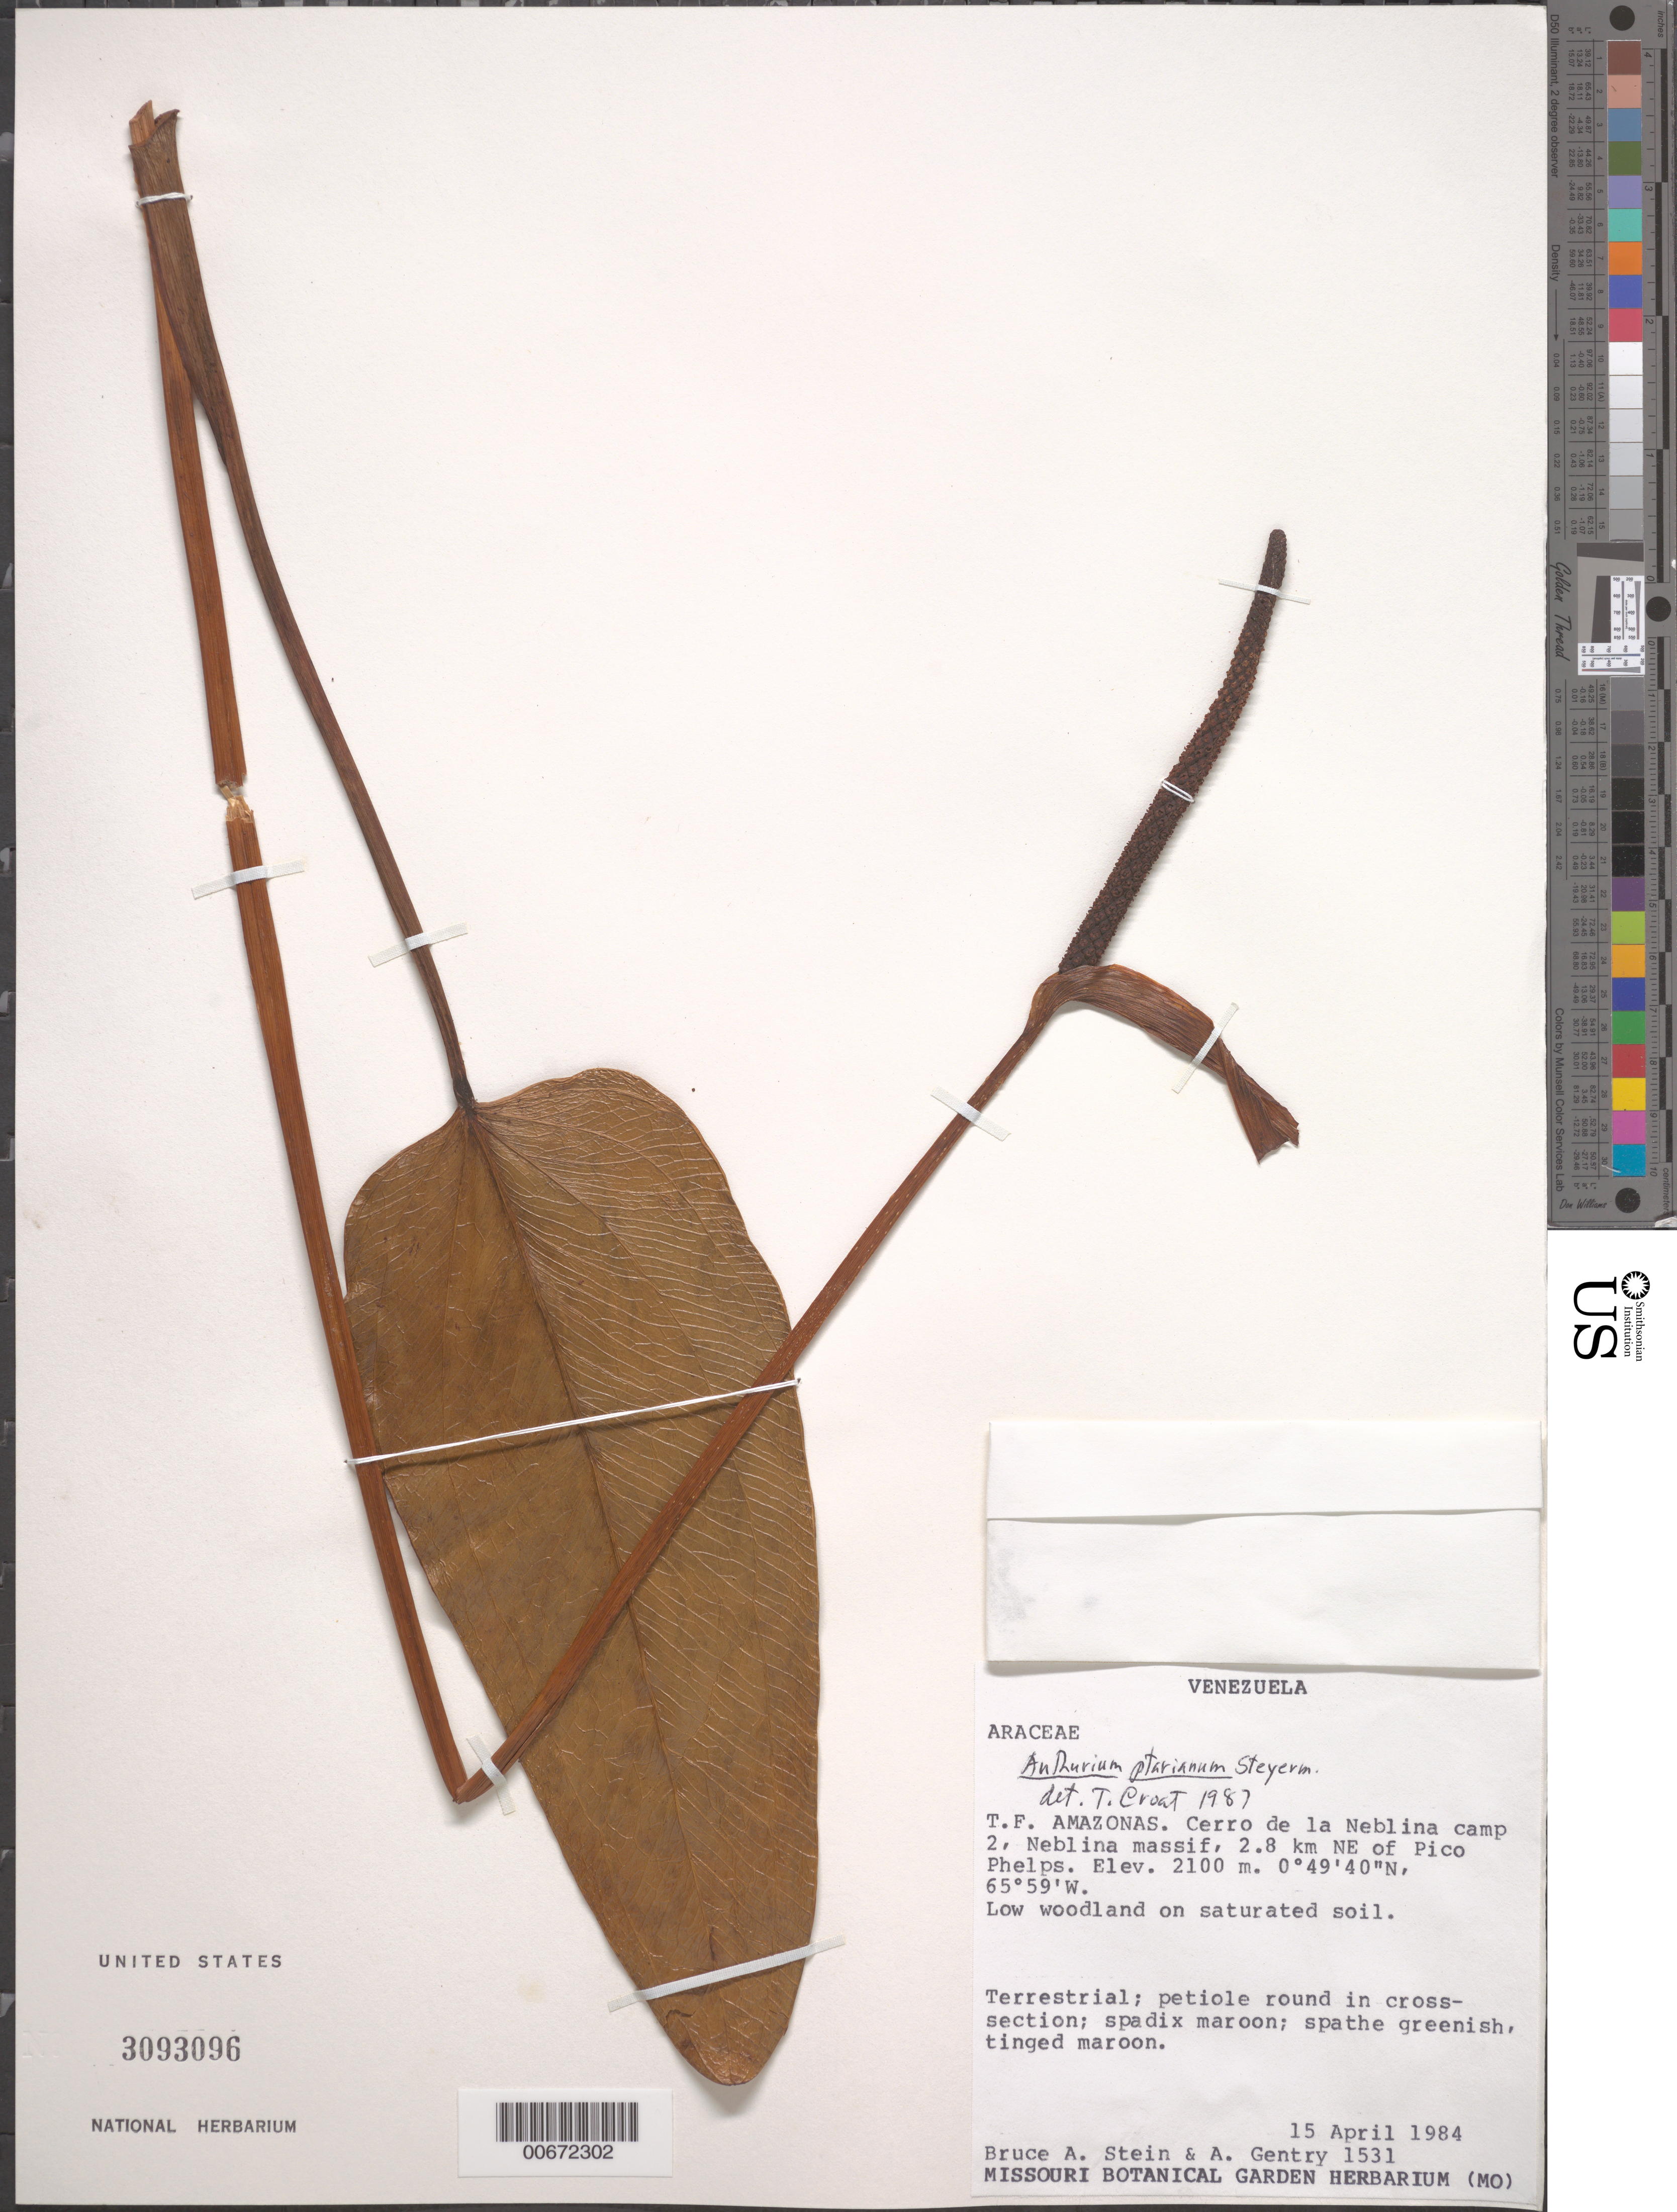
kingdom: Plantae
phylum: Tracheophyta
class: Liliopsida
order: Alismatales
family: Araceae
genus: Anthurium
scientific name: Anthurium ptarianum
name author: Steyerm.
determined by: Croat, Thomas B., Missouri Botanical Garden (MO)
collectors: B. A. Stein & A. H. Gentry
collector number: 1531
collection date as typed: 15-Apr-84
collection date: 1984-04-15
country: Venezuela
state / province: Amazonas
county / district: Río Negro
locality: Cerro de la Neblina camp 2, Neblina Massif, 2.8 km NE of Pico Phelps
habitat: Low woodland on saturated soil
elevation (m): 2100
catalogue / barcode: US 3093096